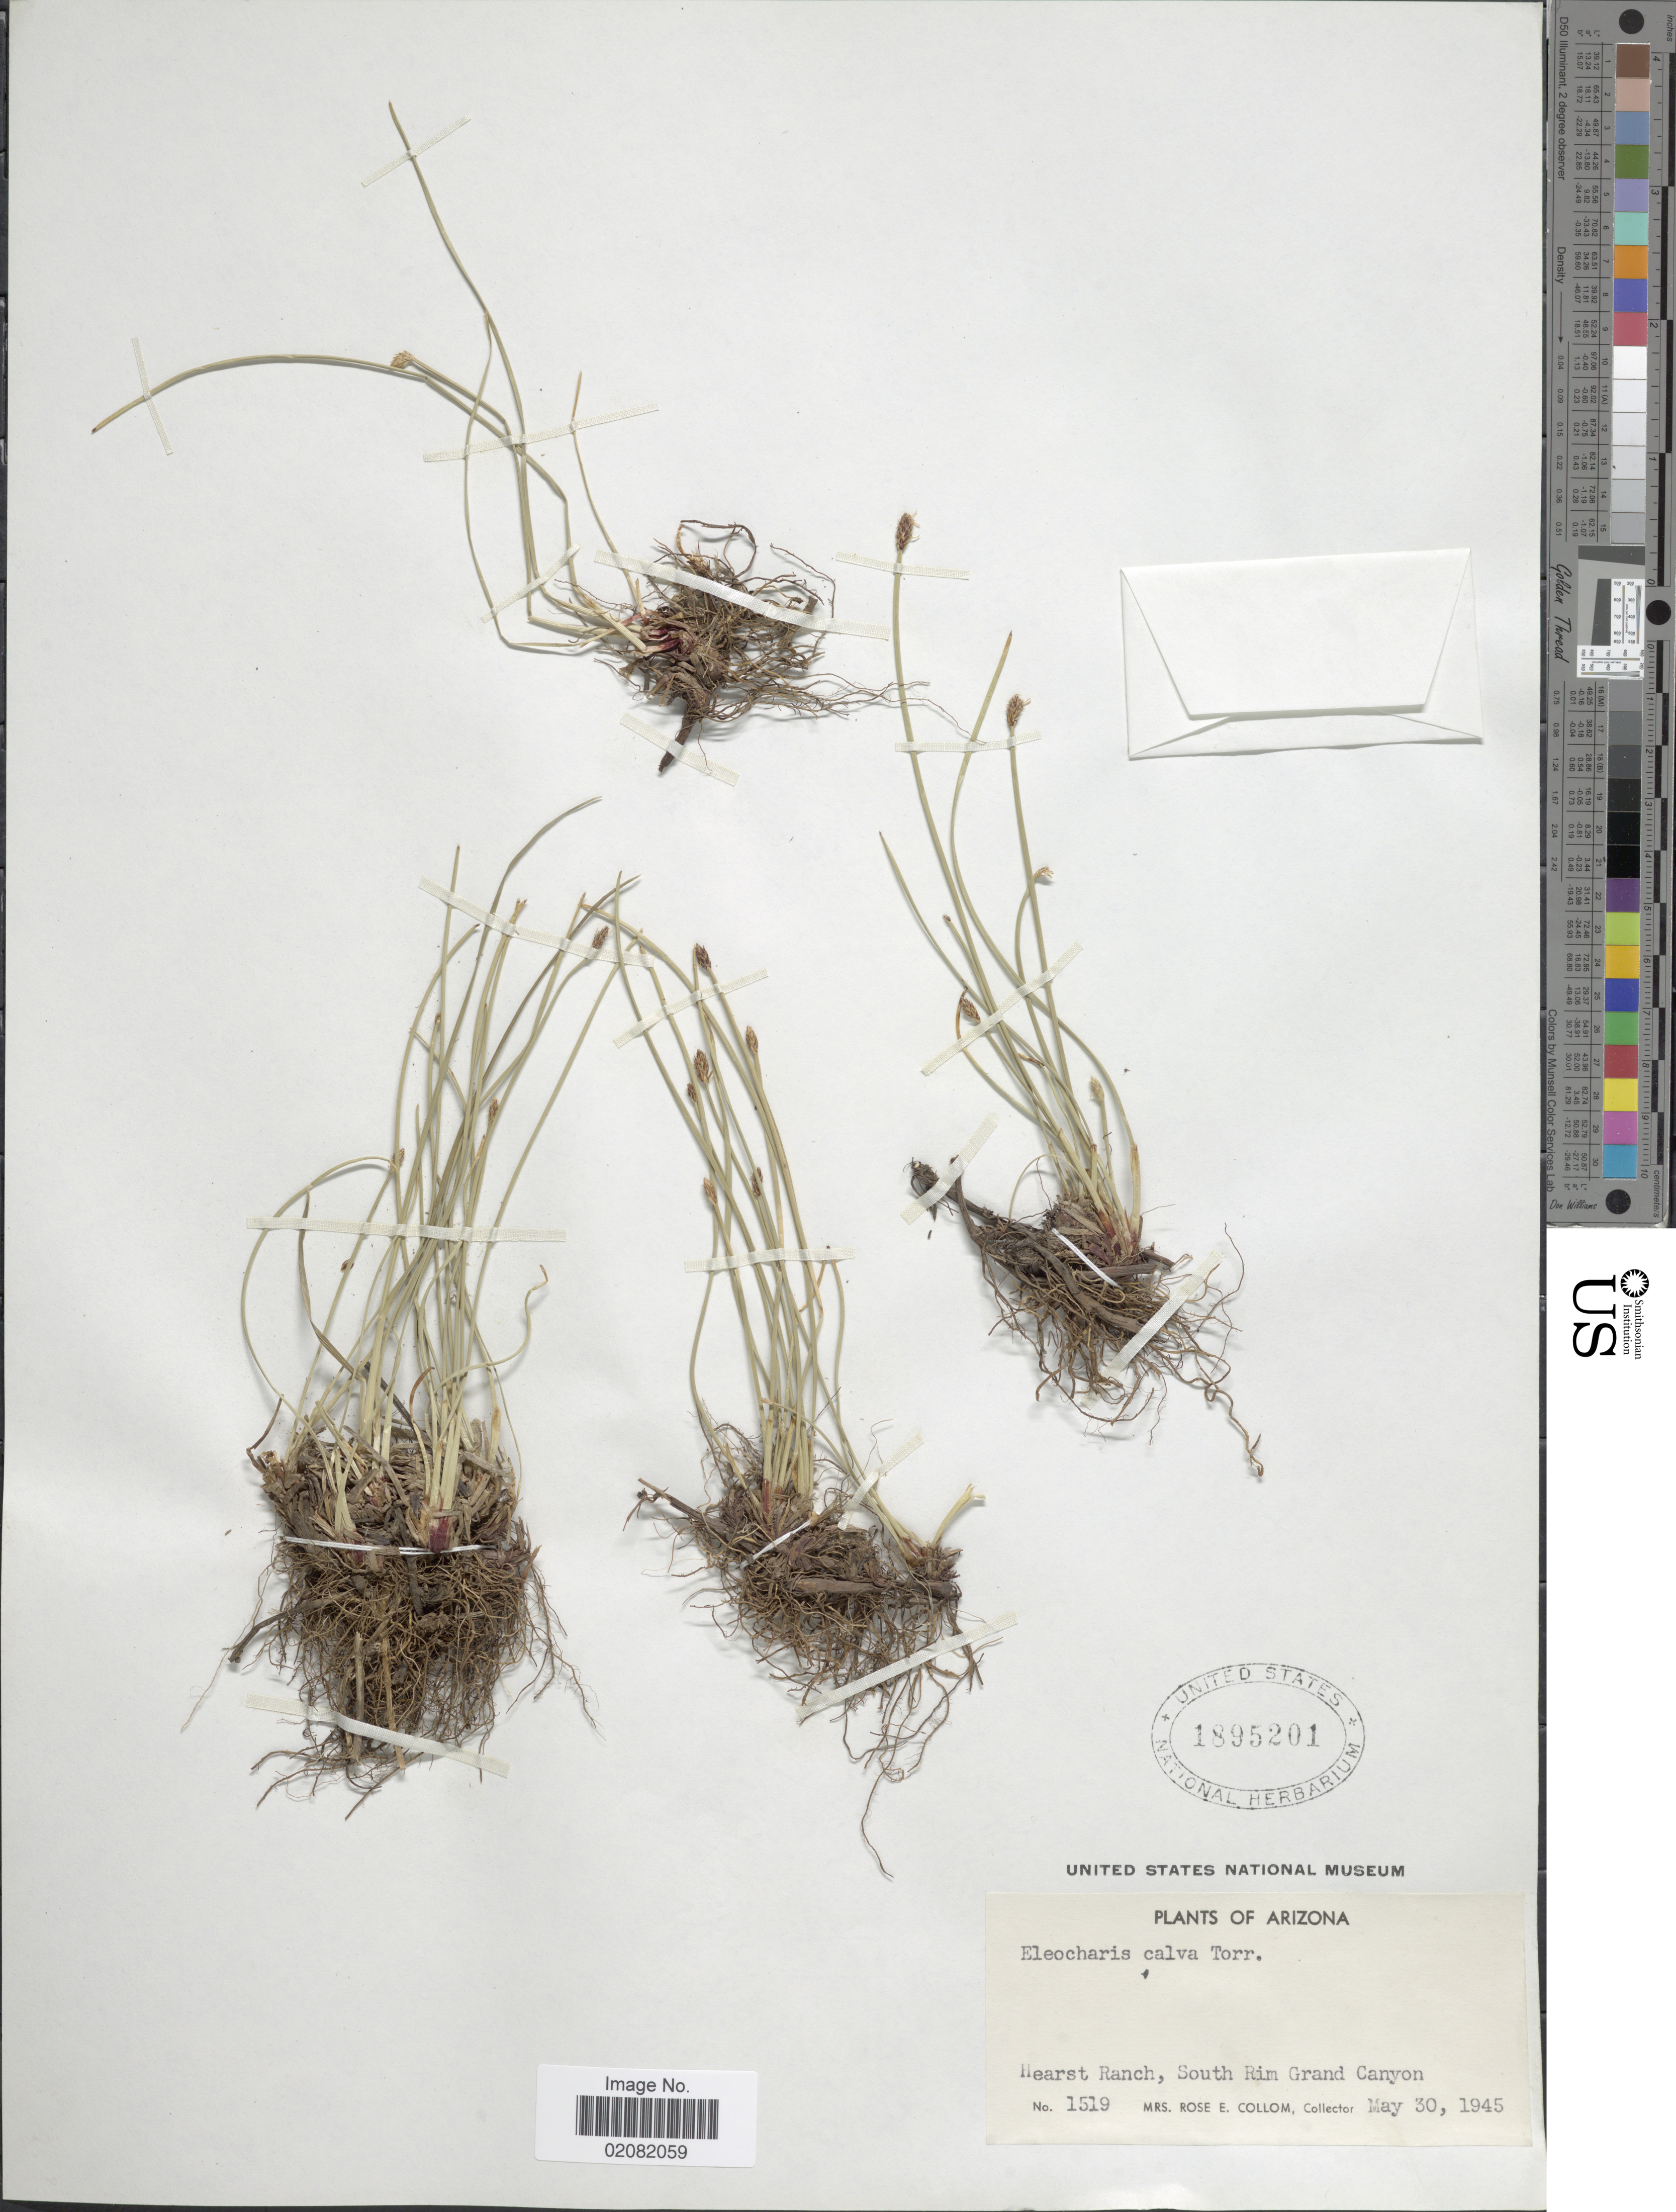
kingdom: Plantae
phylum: Tracheophyta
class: Liliopsida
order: Poales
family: Cyperaceae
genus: Eleocharis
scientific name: Eleocharis palustris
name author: (L.) Roem. & Schult.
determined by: Strong, Mark T., (BOT), Smithsonian Institution - National Museum of Natural History (UNITED STATES)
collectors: R. E. Collom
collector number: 1519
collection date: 1945-05-30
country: United States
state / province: Arizona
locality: Hearst Ranch, South Rim Grand Canyon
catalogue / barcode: US 1895201